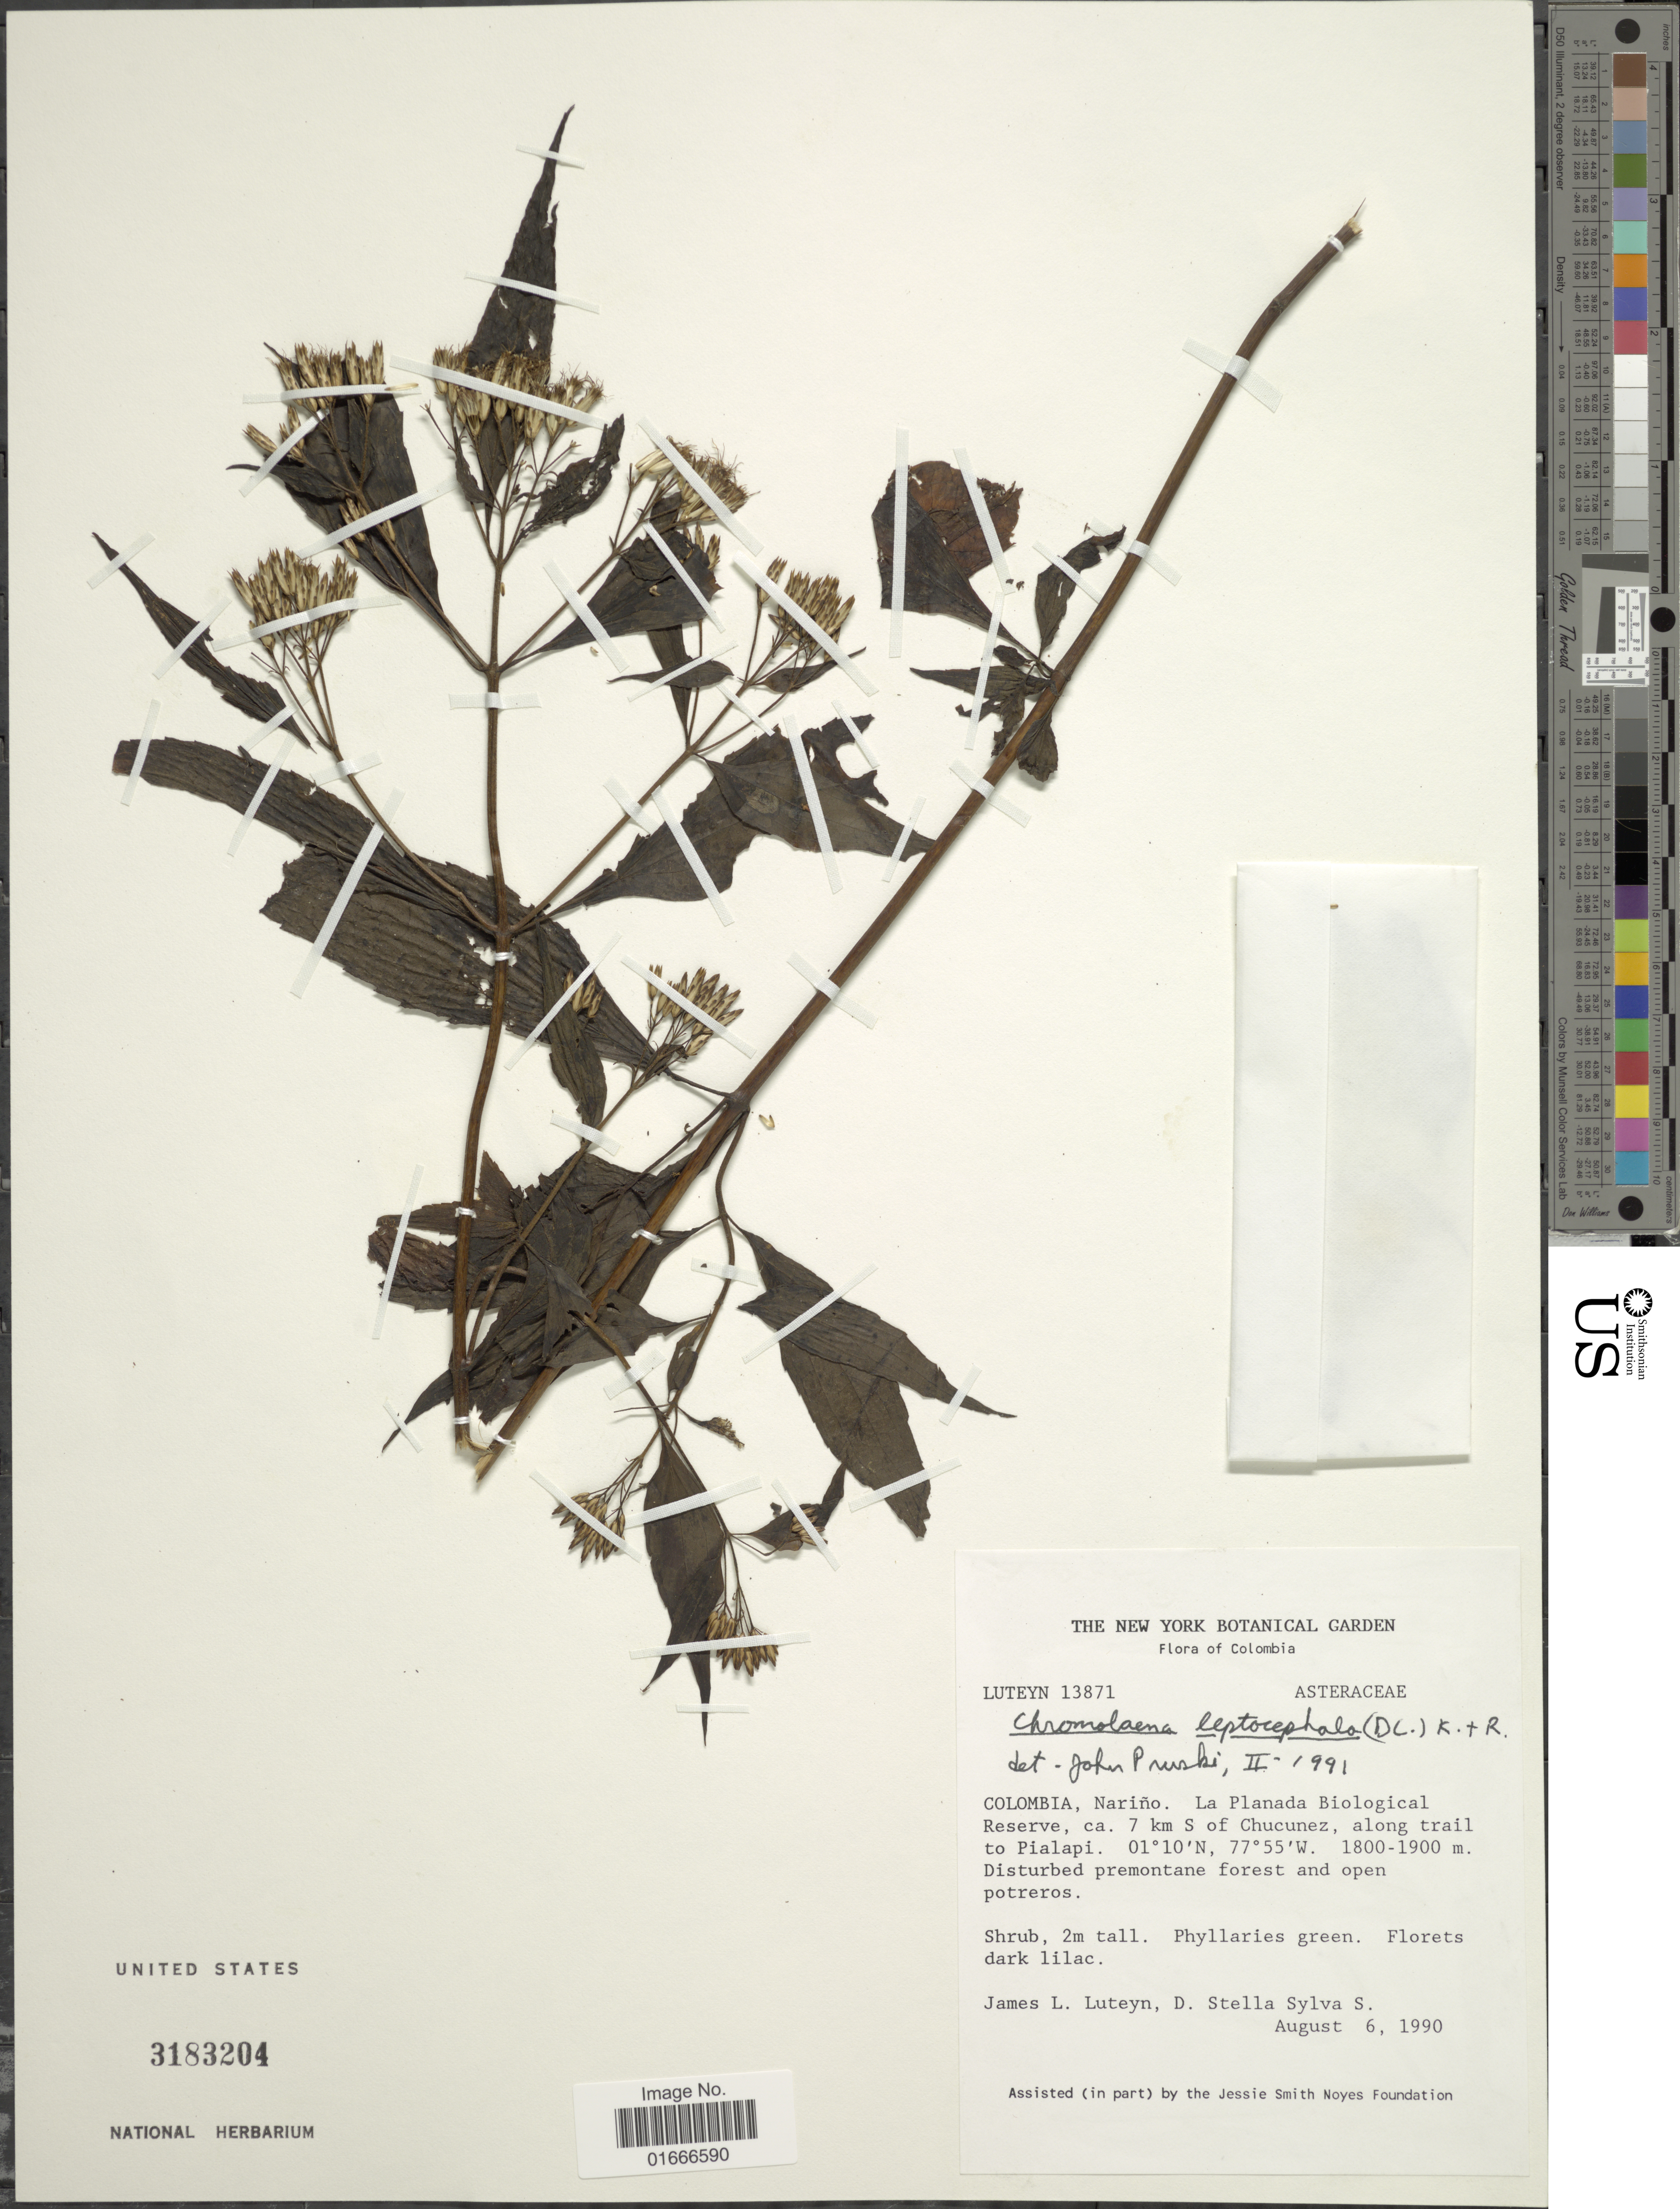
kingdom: Plantae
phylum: Tracheophyta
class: Magnoliopsida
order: Asterales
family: Asteraceae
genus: Chromolaena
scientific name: Chromolaena leptocephala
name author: (DC.) R.M. King & H. Rob.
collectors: J. L. Luteyn & Stella Sylva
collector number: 13871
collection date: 1990-08-06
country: Colombia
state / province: Nariño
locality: La Planada Biological Reserve, ca 7 km S of Chucunez, along trail to Pialapi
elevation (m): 1800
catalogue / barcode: US 3183204